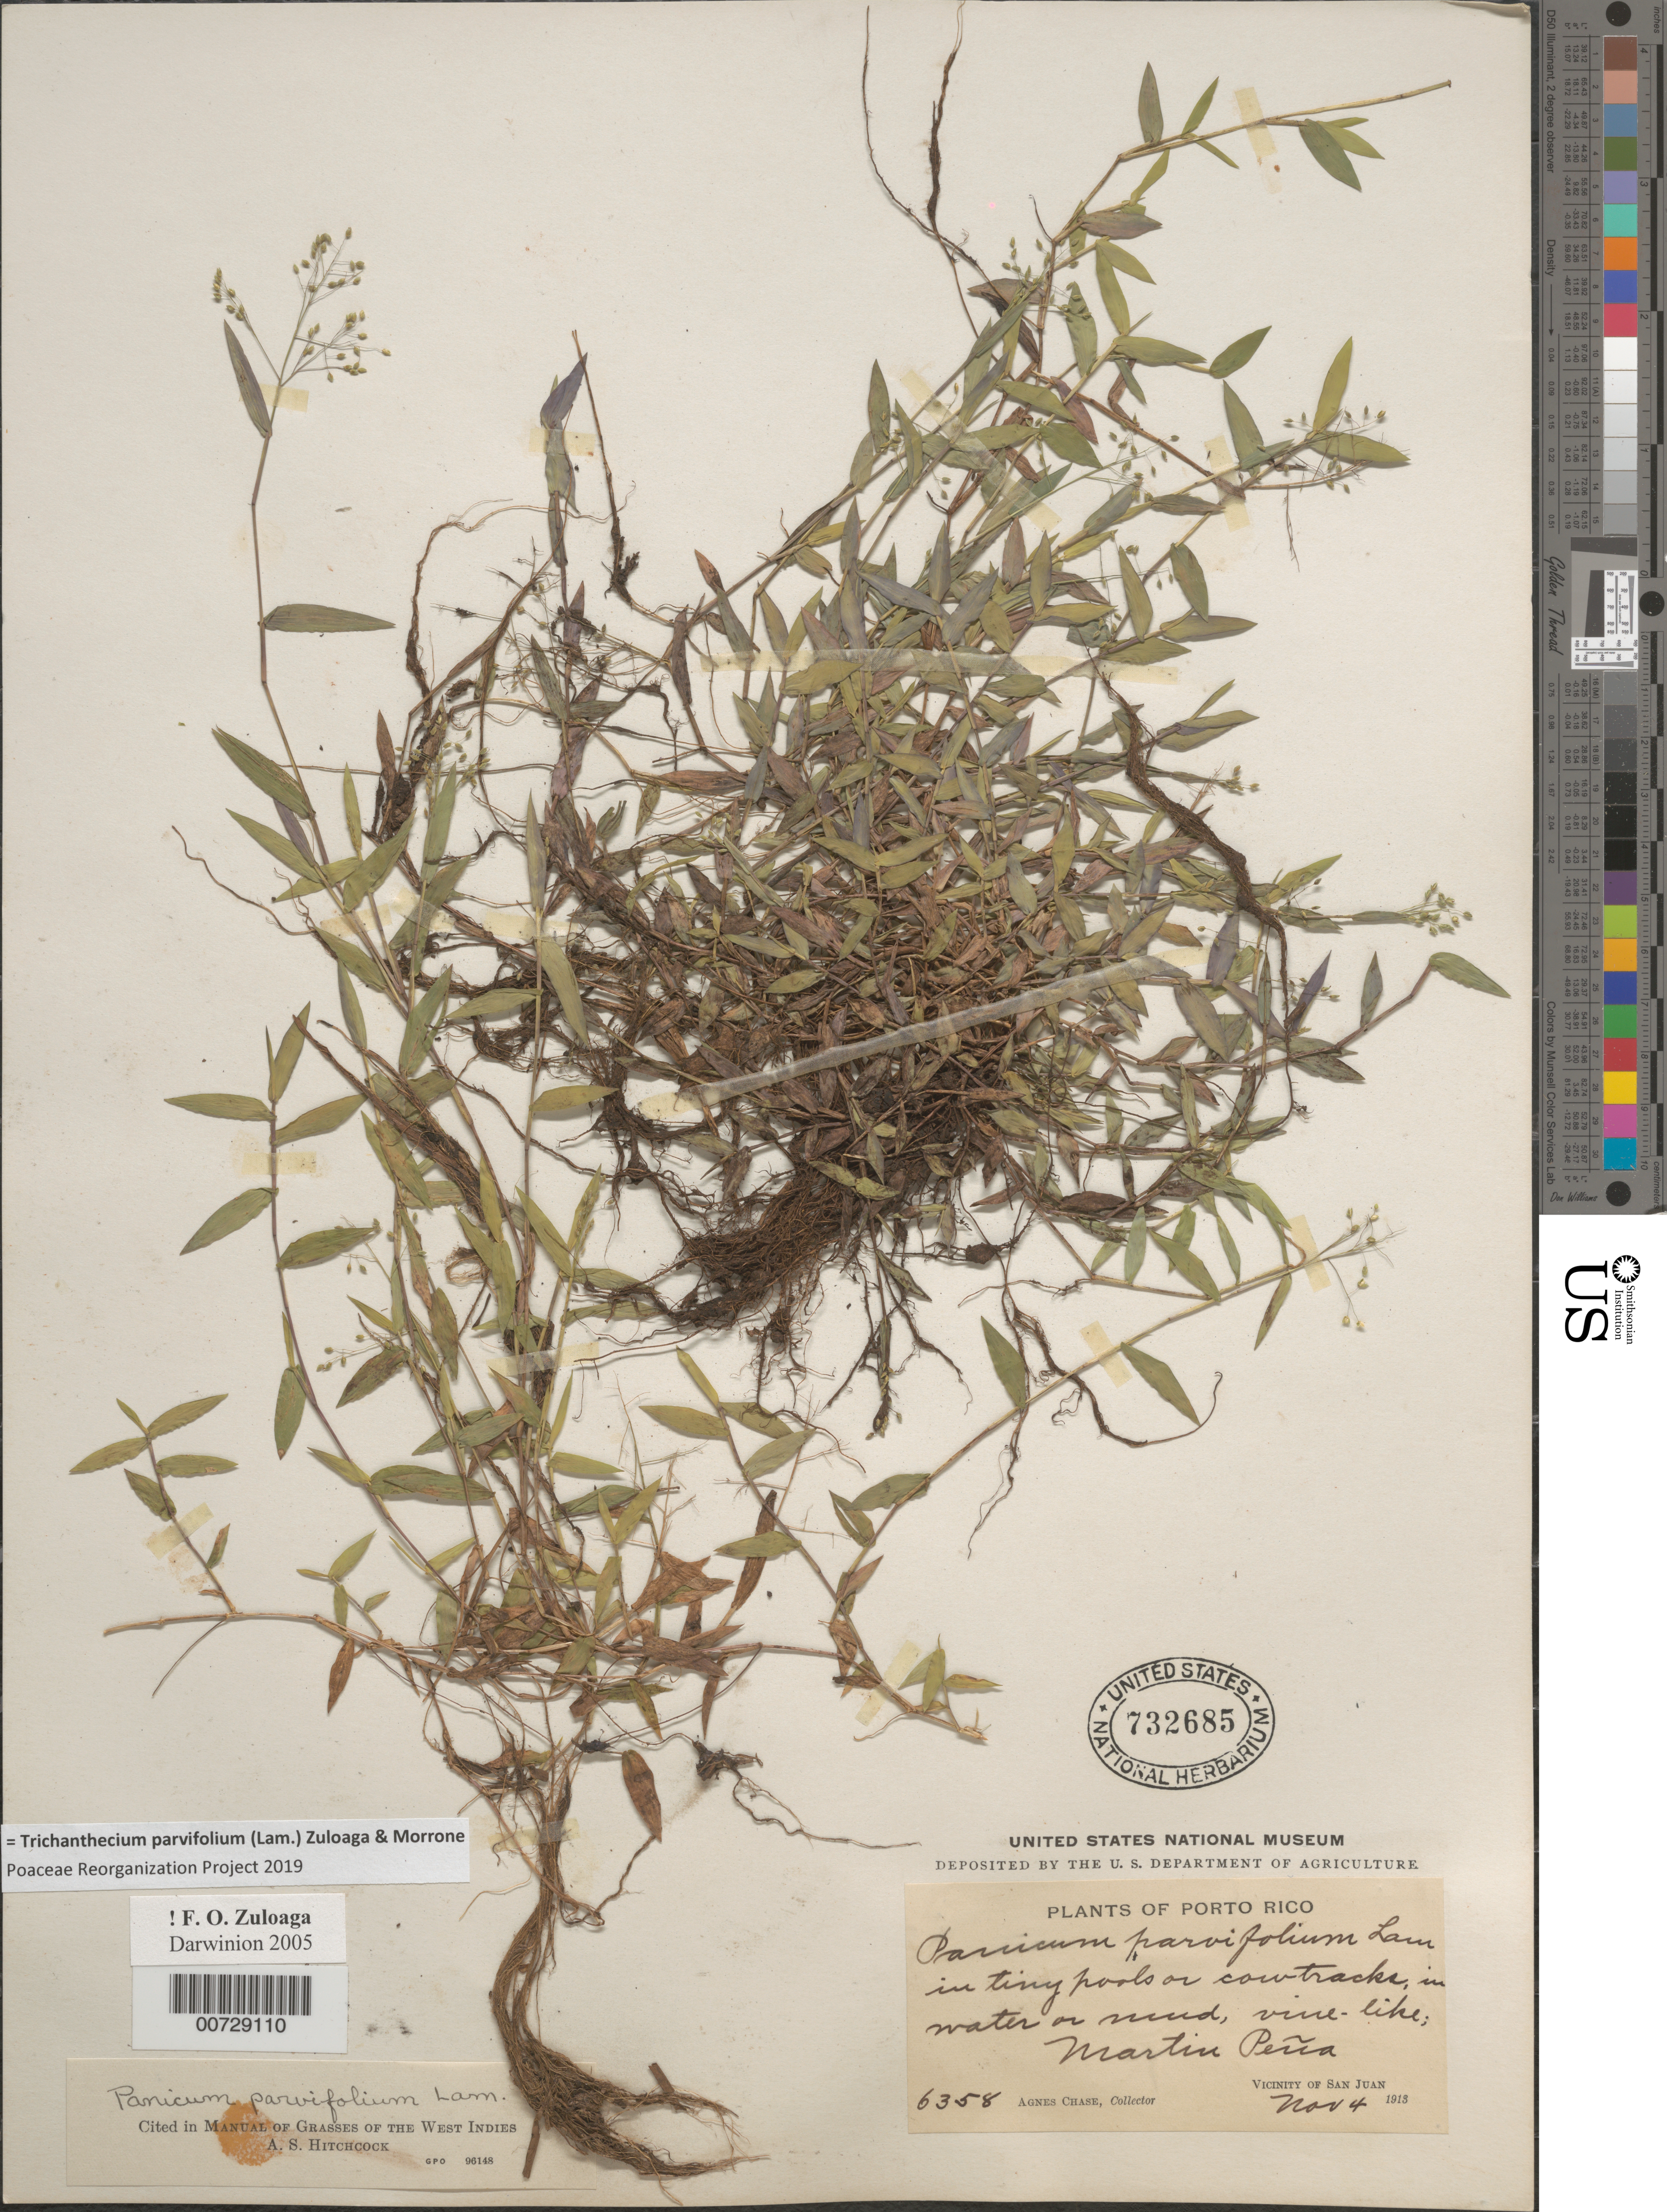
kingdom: Plantae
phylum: Tracheophyta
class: Liliopsida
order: Poales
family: Poaceae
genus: Panicum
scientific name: Panicum parvifolium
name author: Lam.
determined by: Hitchcock, Albert S.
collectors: A. Chase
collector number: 6358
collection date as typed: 04 Nov 1913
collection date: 1913-11-04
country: Puerto Rico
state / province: San Juan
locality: San Juan, vic of; Martin Peña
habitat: In tiny pools or cow tracks, in water or mud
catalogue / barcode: US 732685